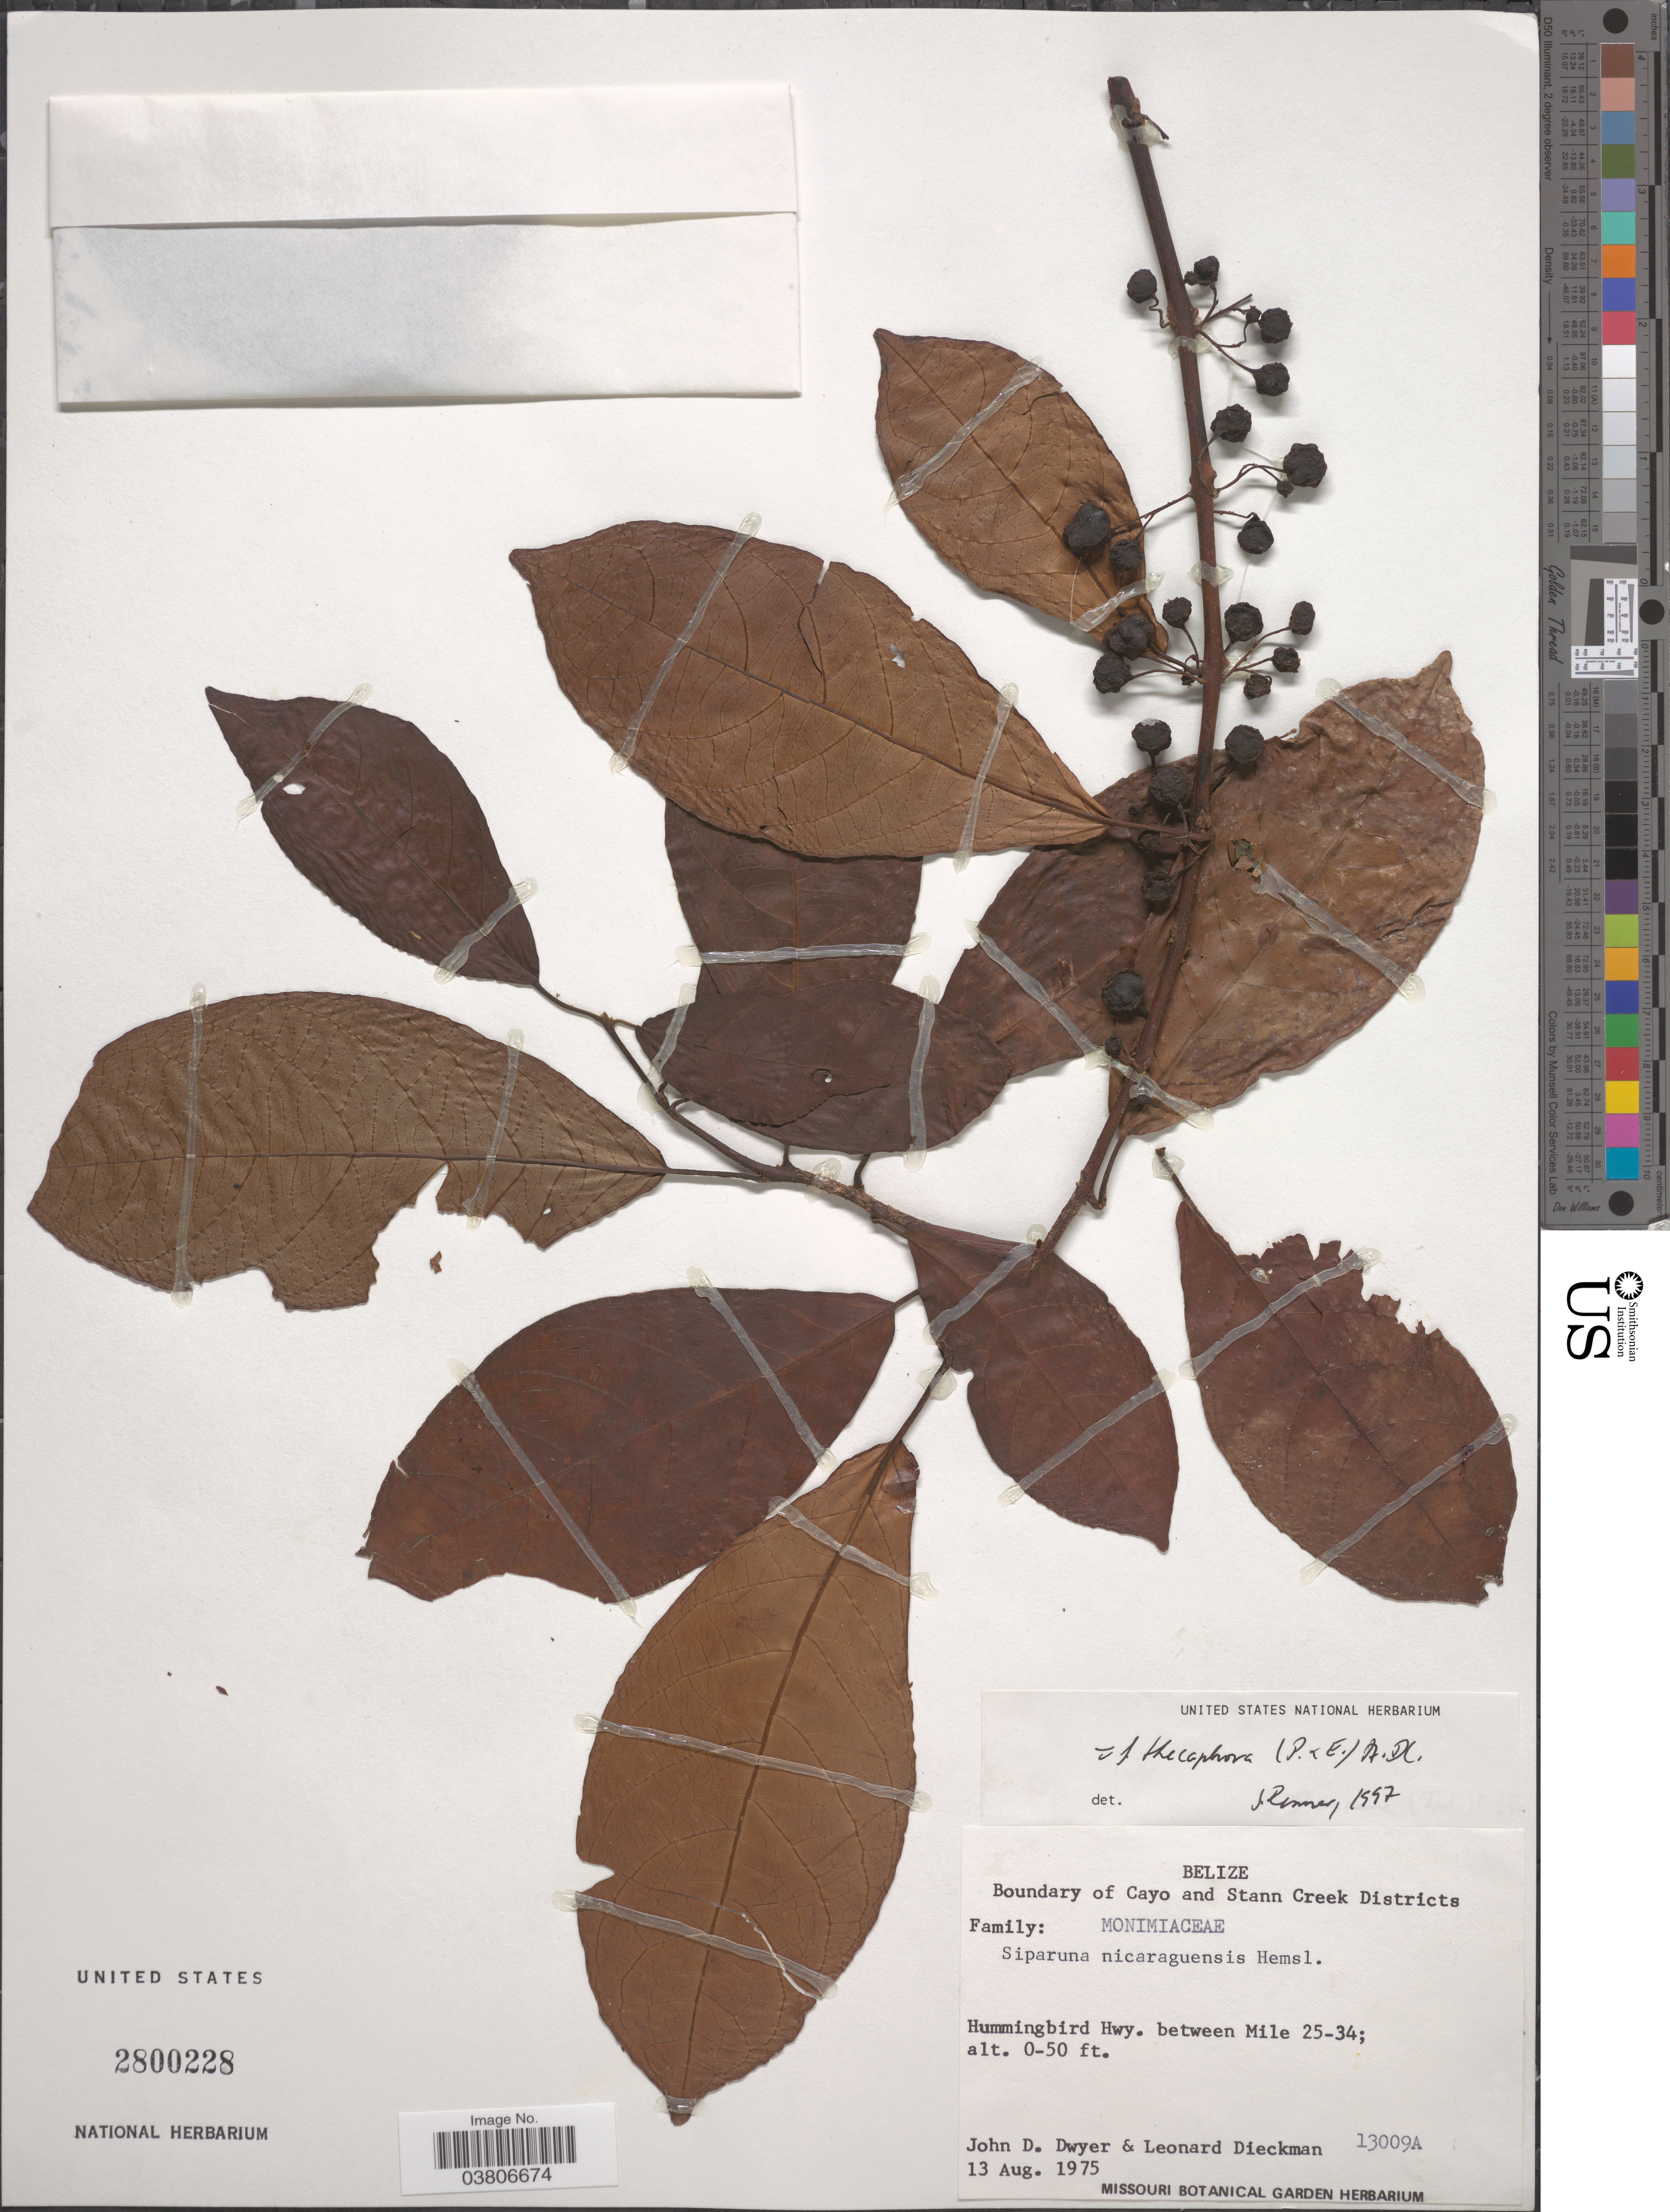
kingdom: Plantae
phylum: Tracheophyta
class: Magnoliopsida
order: Laurales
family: Siparunaceae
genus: Siparuna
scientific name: Siparuna thecaphora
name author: (Poepp. & Endl.) A. DC.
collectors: J. D. Dwyer & L. Dieckman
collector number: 13009A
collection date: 1975-08-13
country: Belize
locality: Boundary of Cayo and Stann Creek Districts. Hummingbird Hwy. between Mile 25-34.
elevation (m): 0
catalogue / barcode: US 2800228